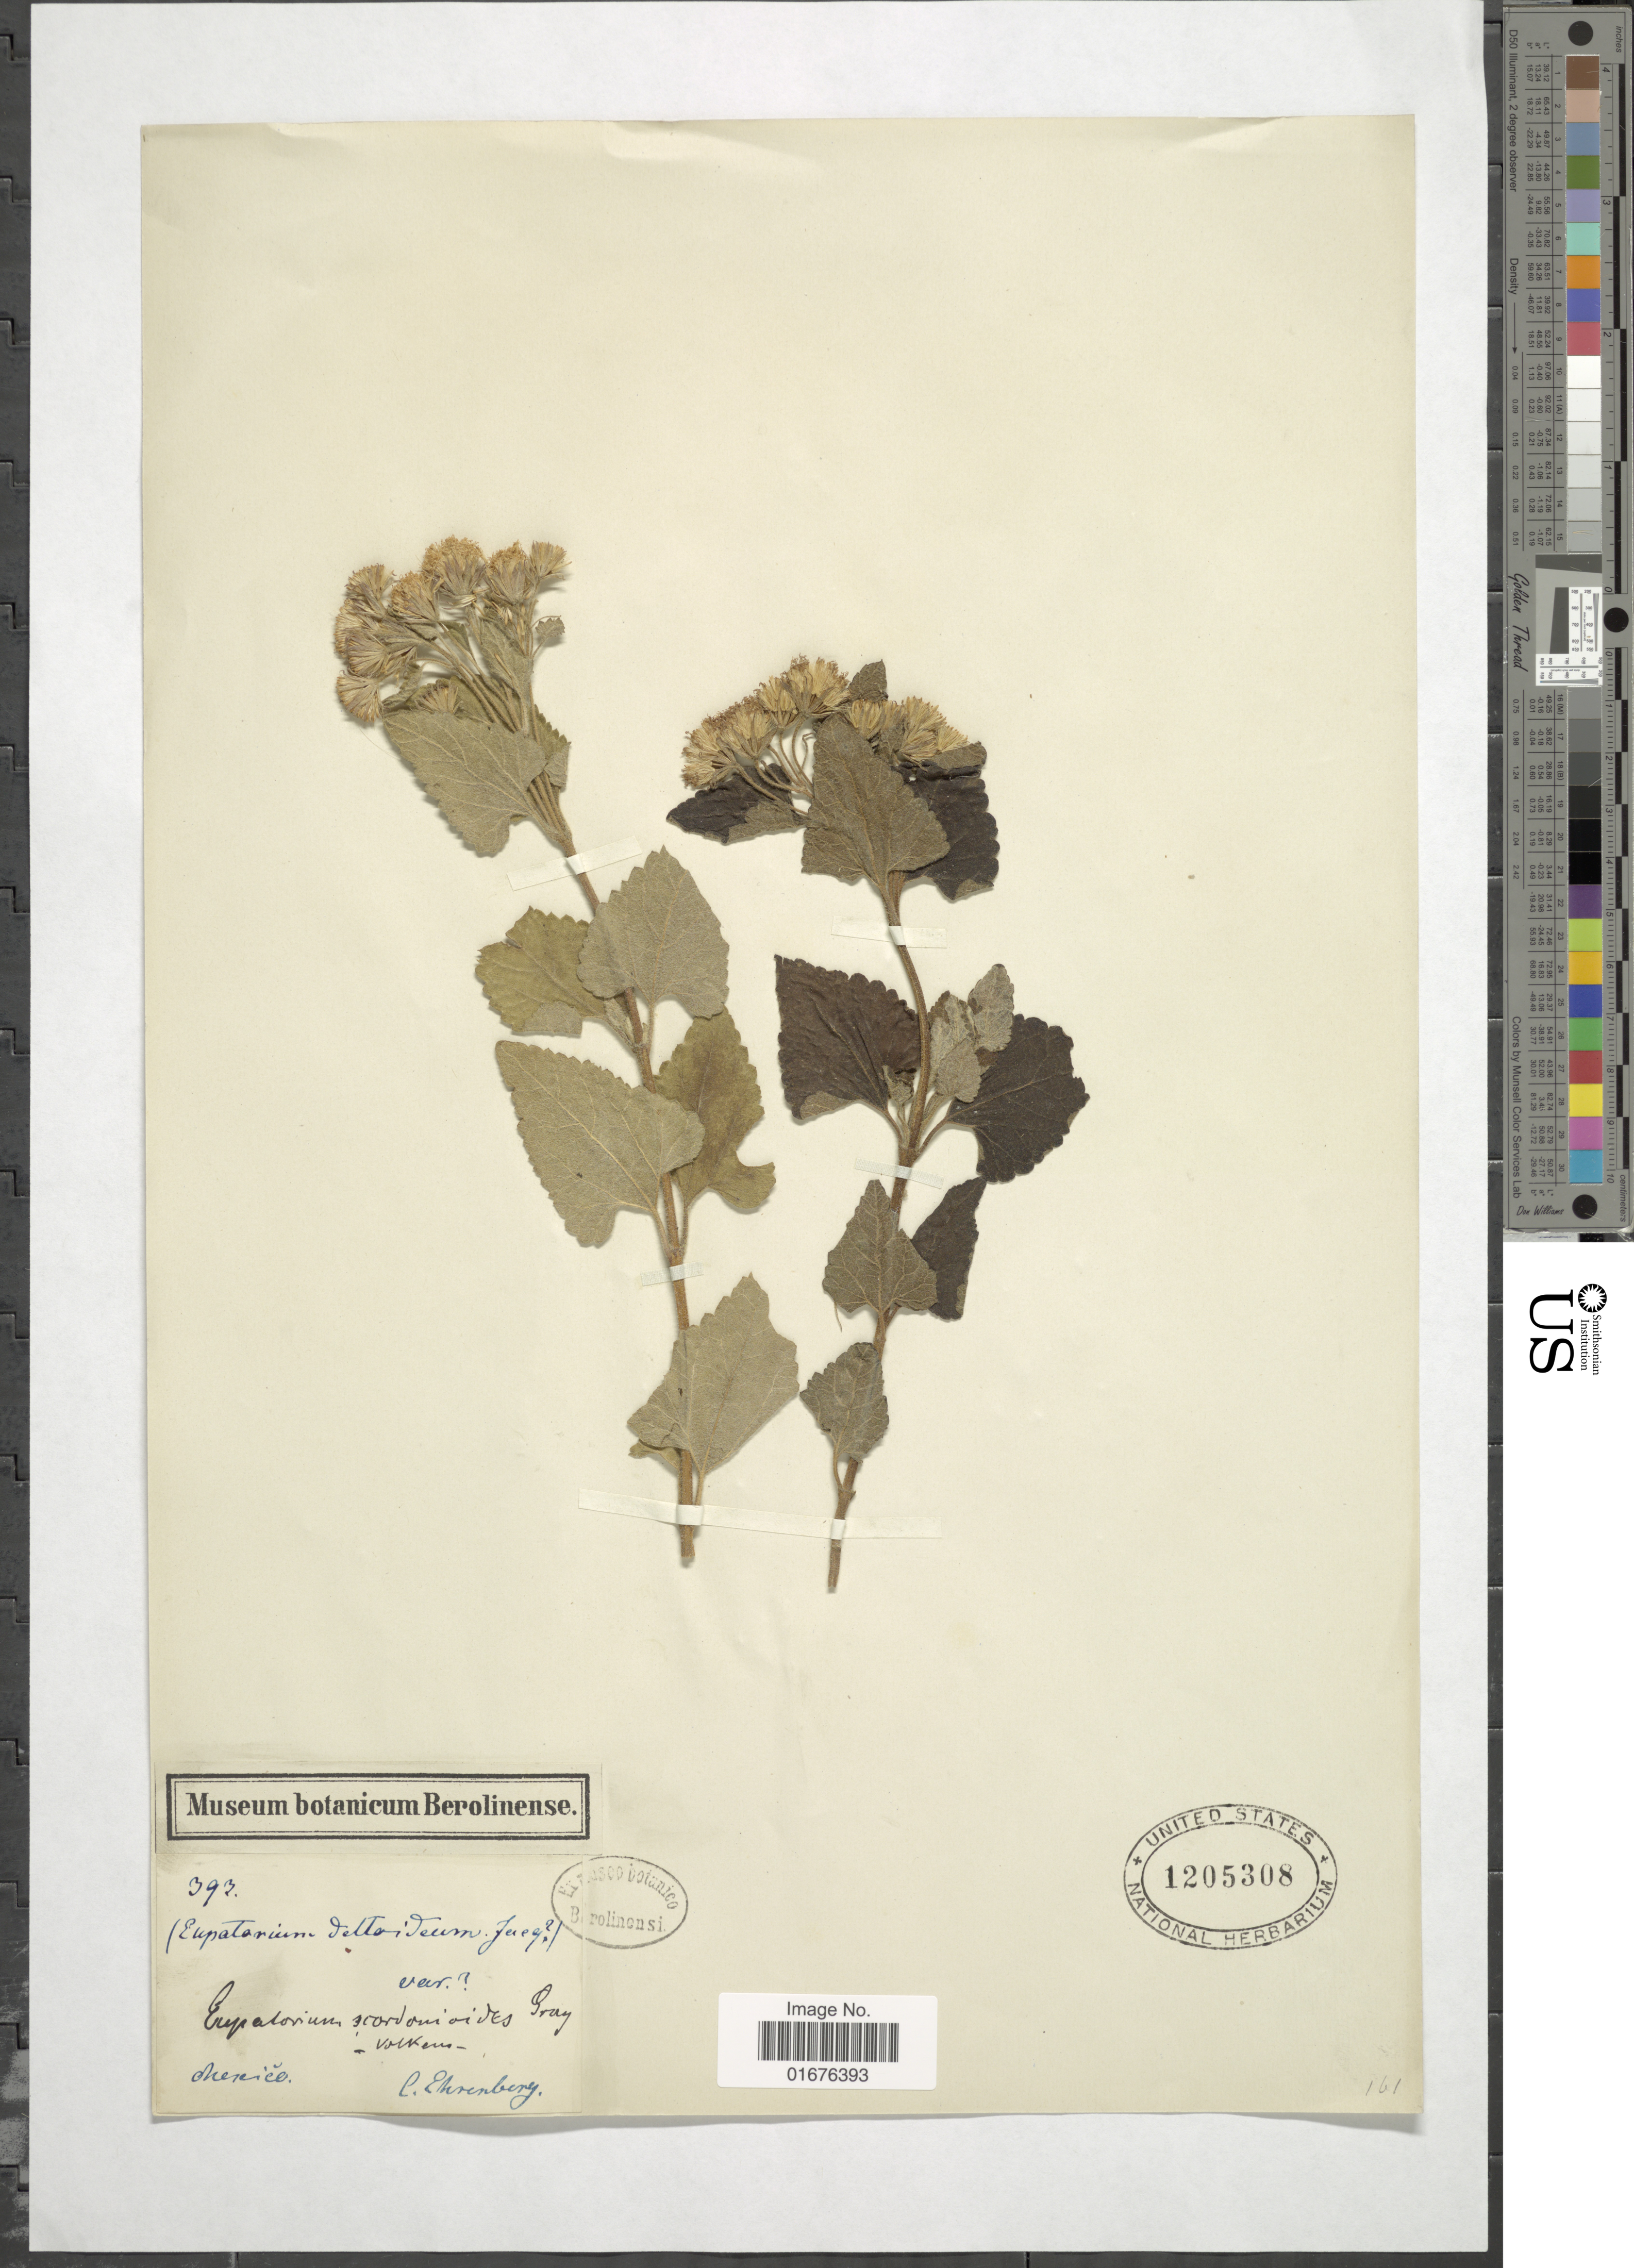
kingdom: Plantae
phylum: Tracheophyta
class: Magnoliopsida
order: Asterales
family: Asteraceae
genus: Ageratina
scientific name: Ageratina petiolaris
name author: (Moc. & Sessé ex DC.) R.M. King & H. Rob.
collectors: C. G. Ehrenberg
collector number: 393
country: Mexico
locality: Mexico.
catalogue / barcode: US 1205308